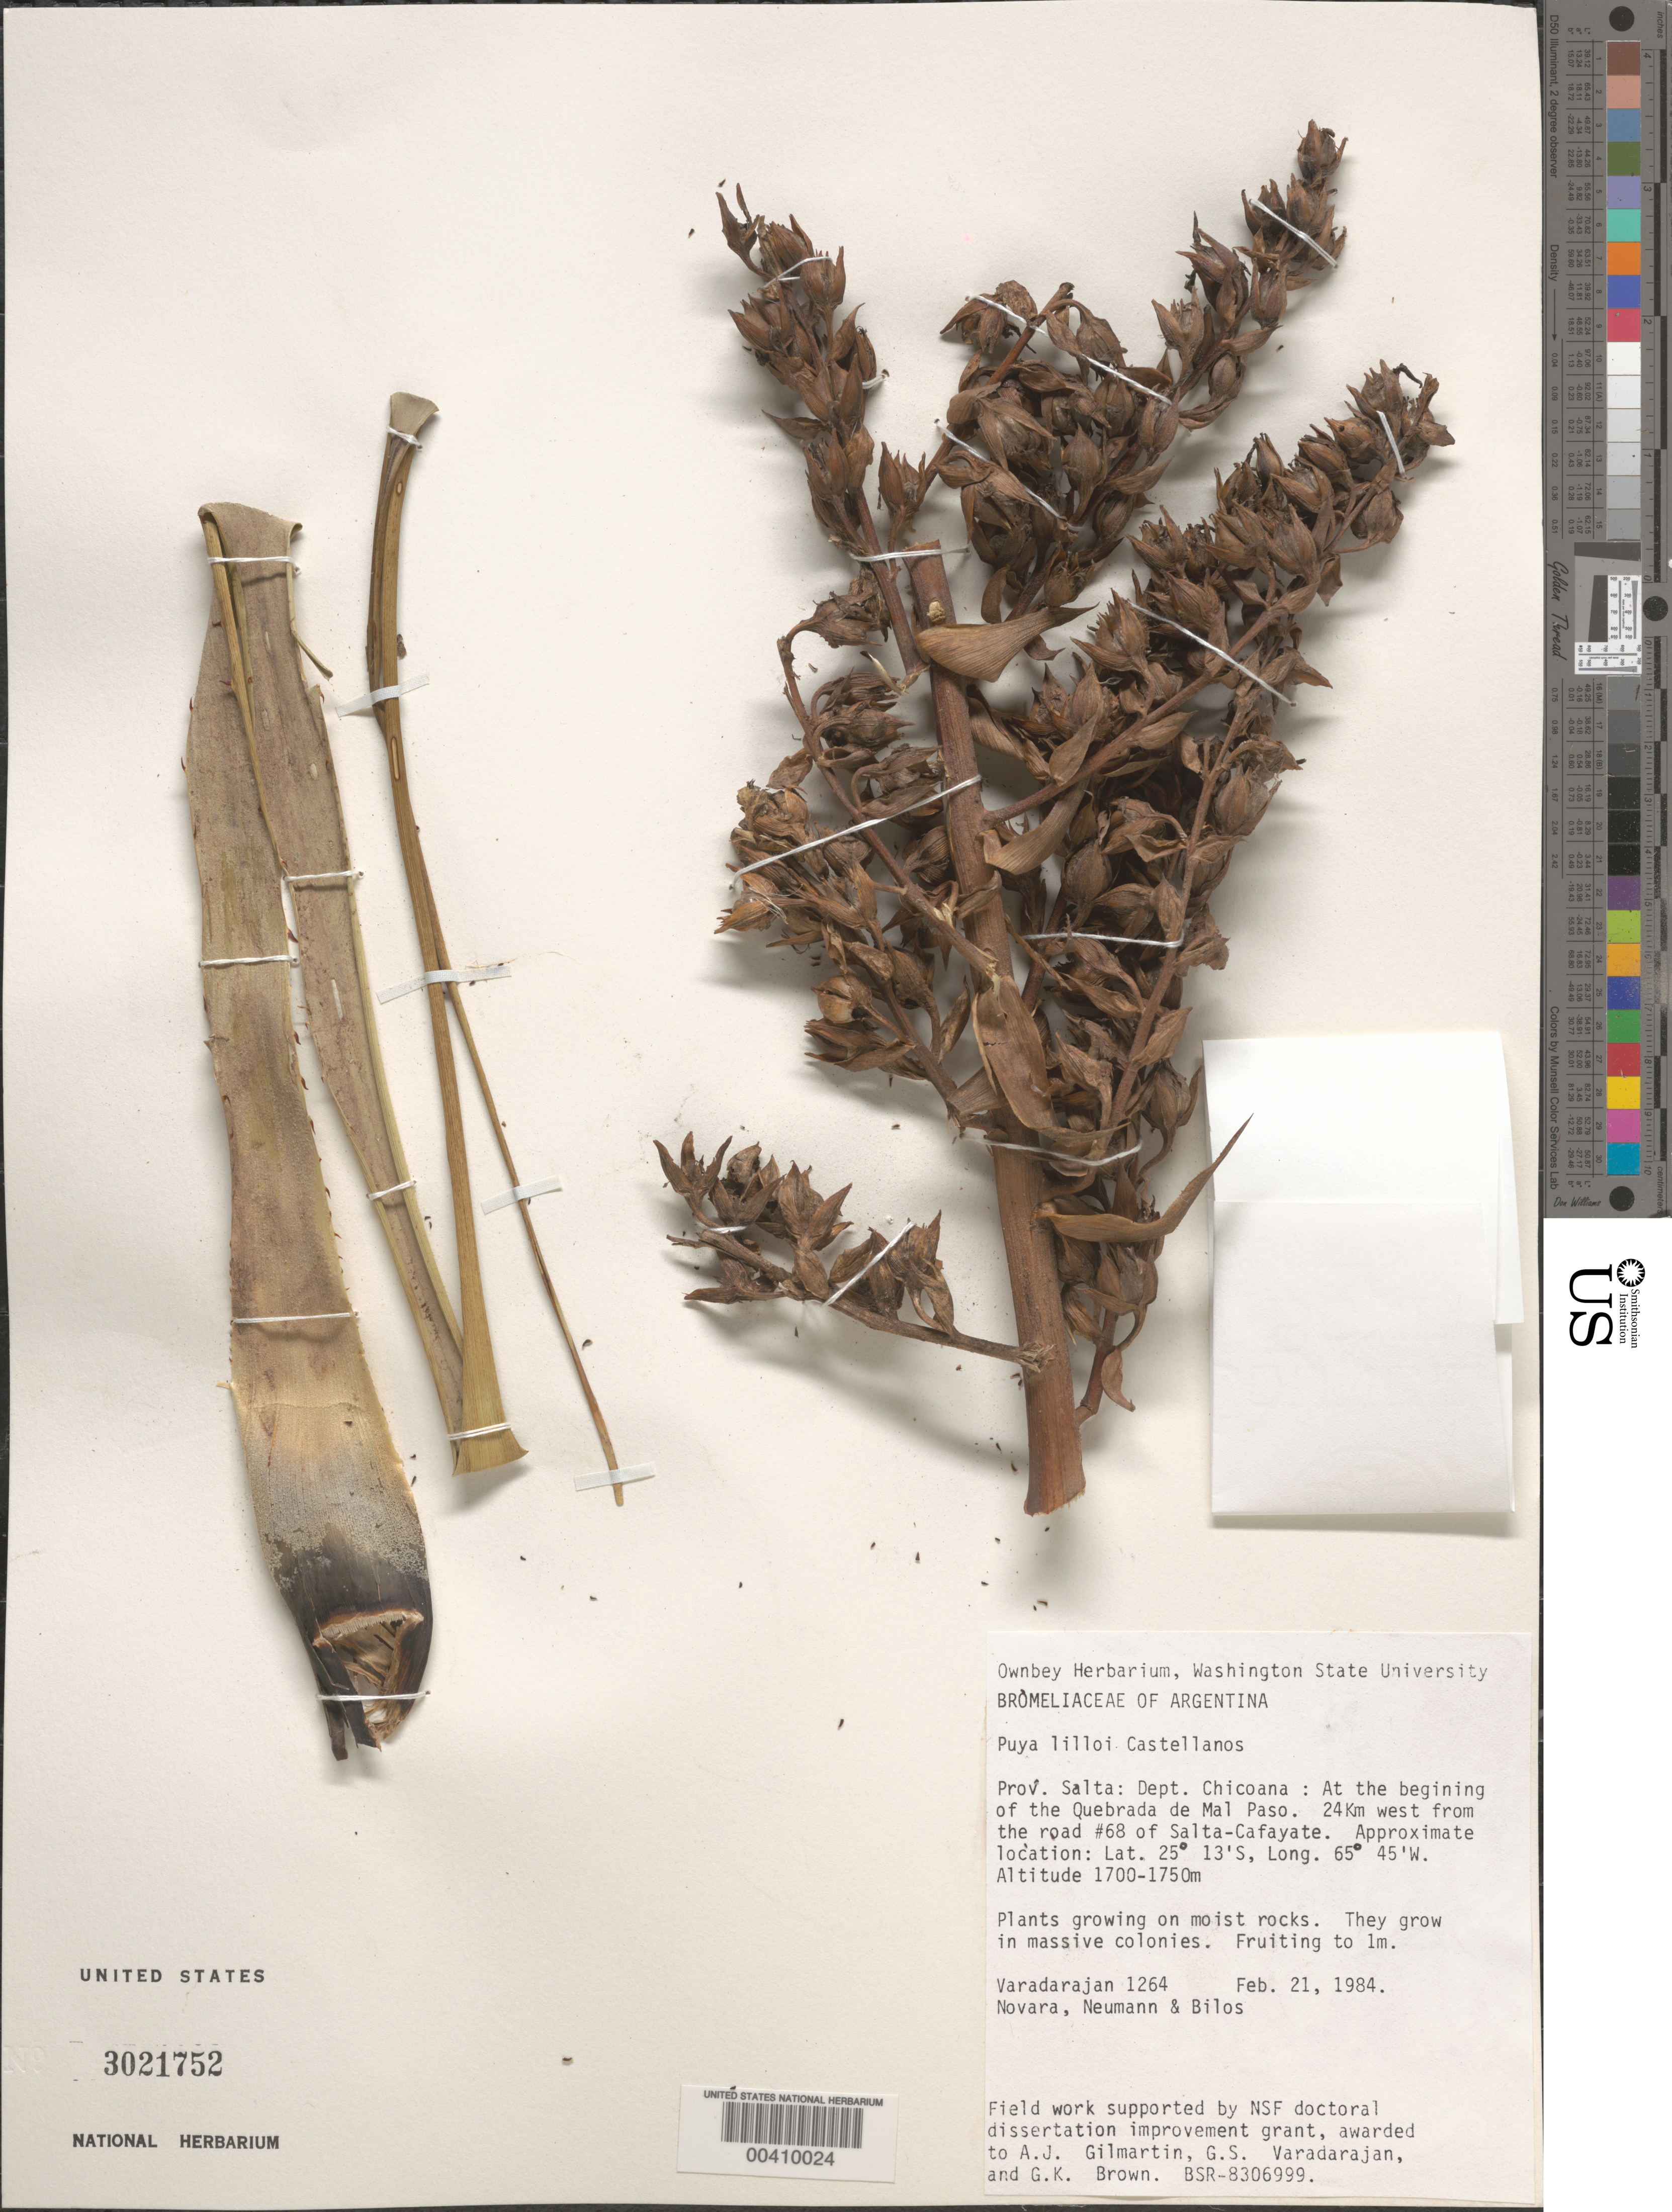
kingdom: Plantae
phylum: Tracheophyta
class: Liliopsida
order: Poales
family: Bromeliaceae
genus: Puya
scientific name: Puya lilloi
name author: A. Cast.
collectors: G. S. Varadarajan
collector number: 1264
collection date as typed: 21 Feb 1984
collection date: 1984-02-21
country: Argentina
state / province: Salta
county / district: Chicoana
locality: At the beginning of Quebrada de Mal Paso, 24 km w from road #68 of Salta-Cafayate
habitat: On moist rocks in massive colonies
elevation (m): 1700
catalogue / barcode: US 3021752